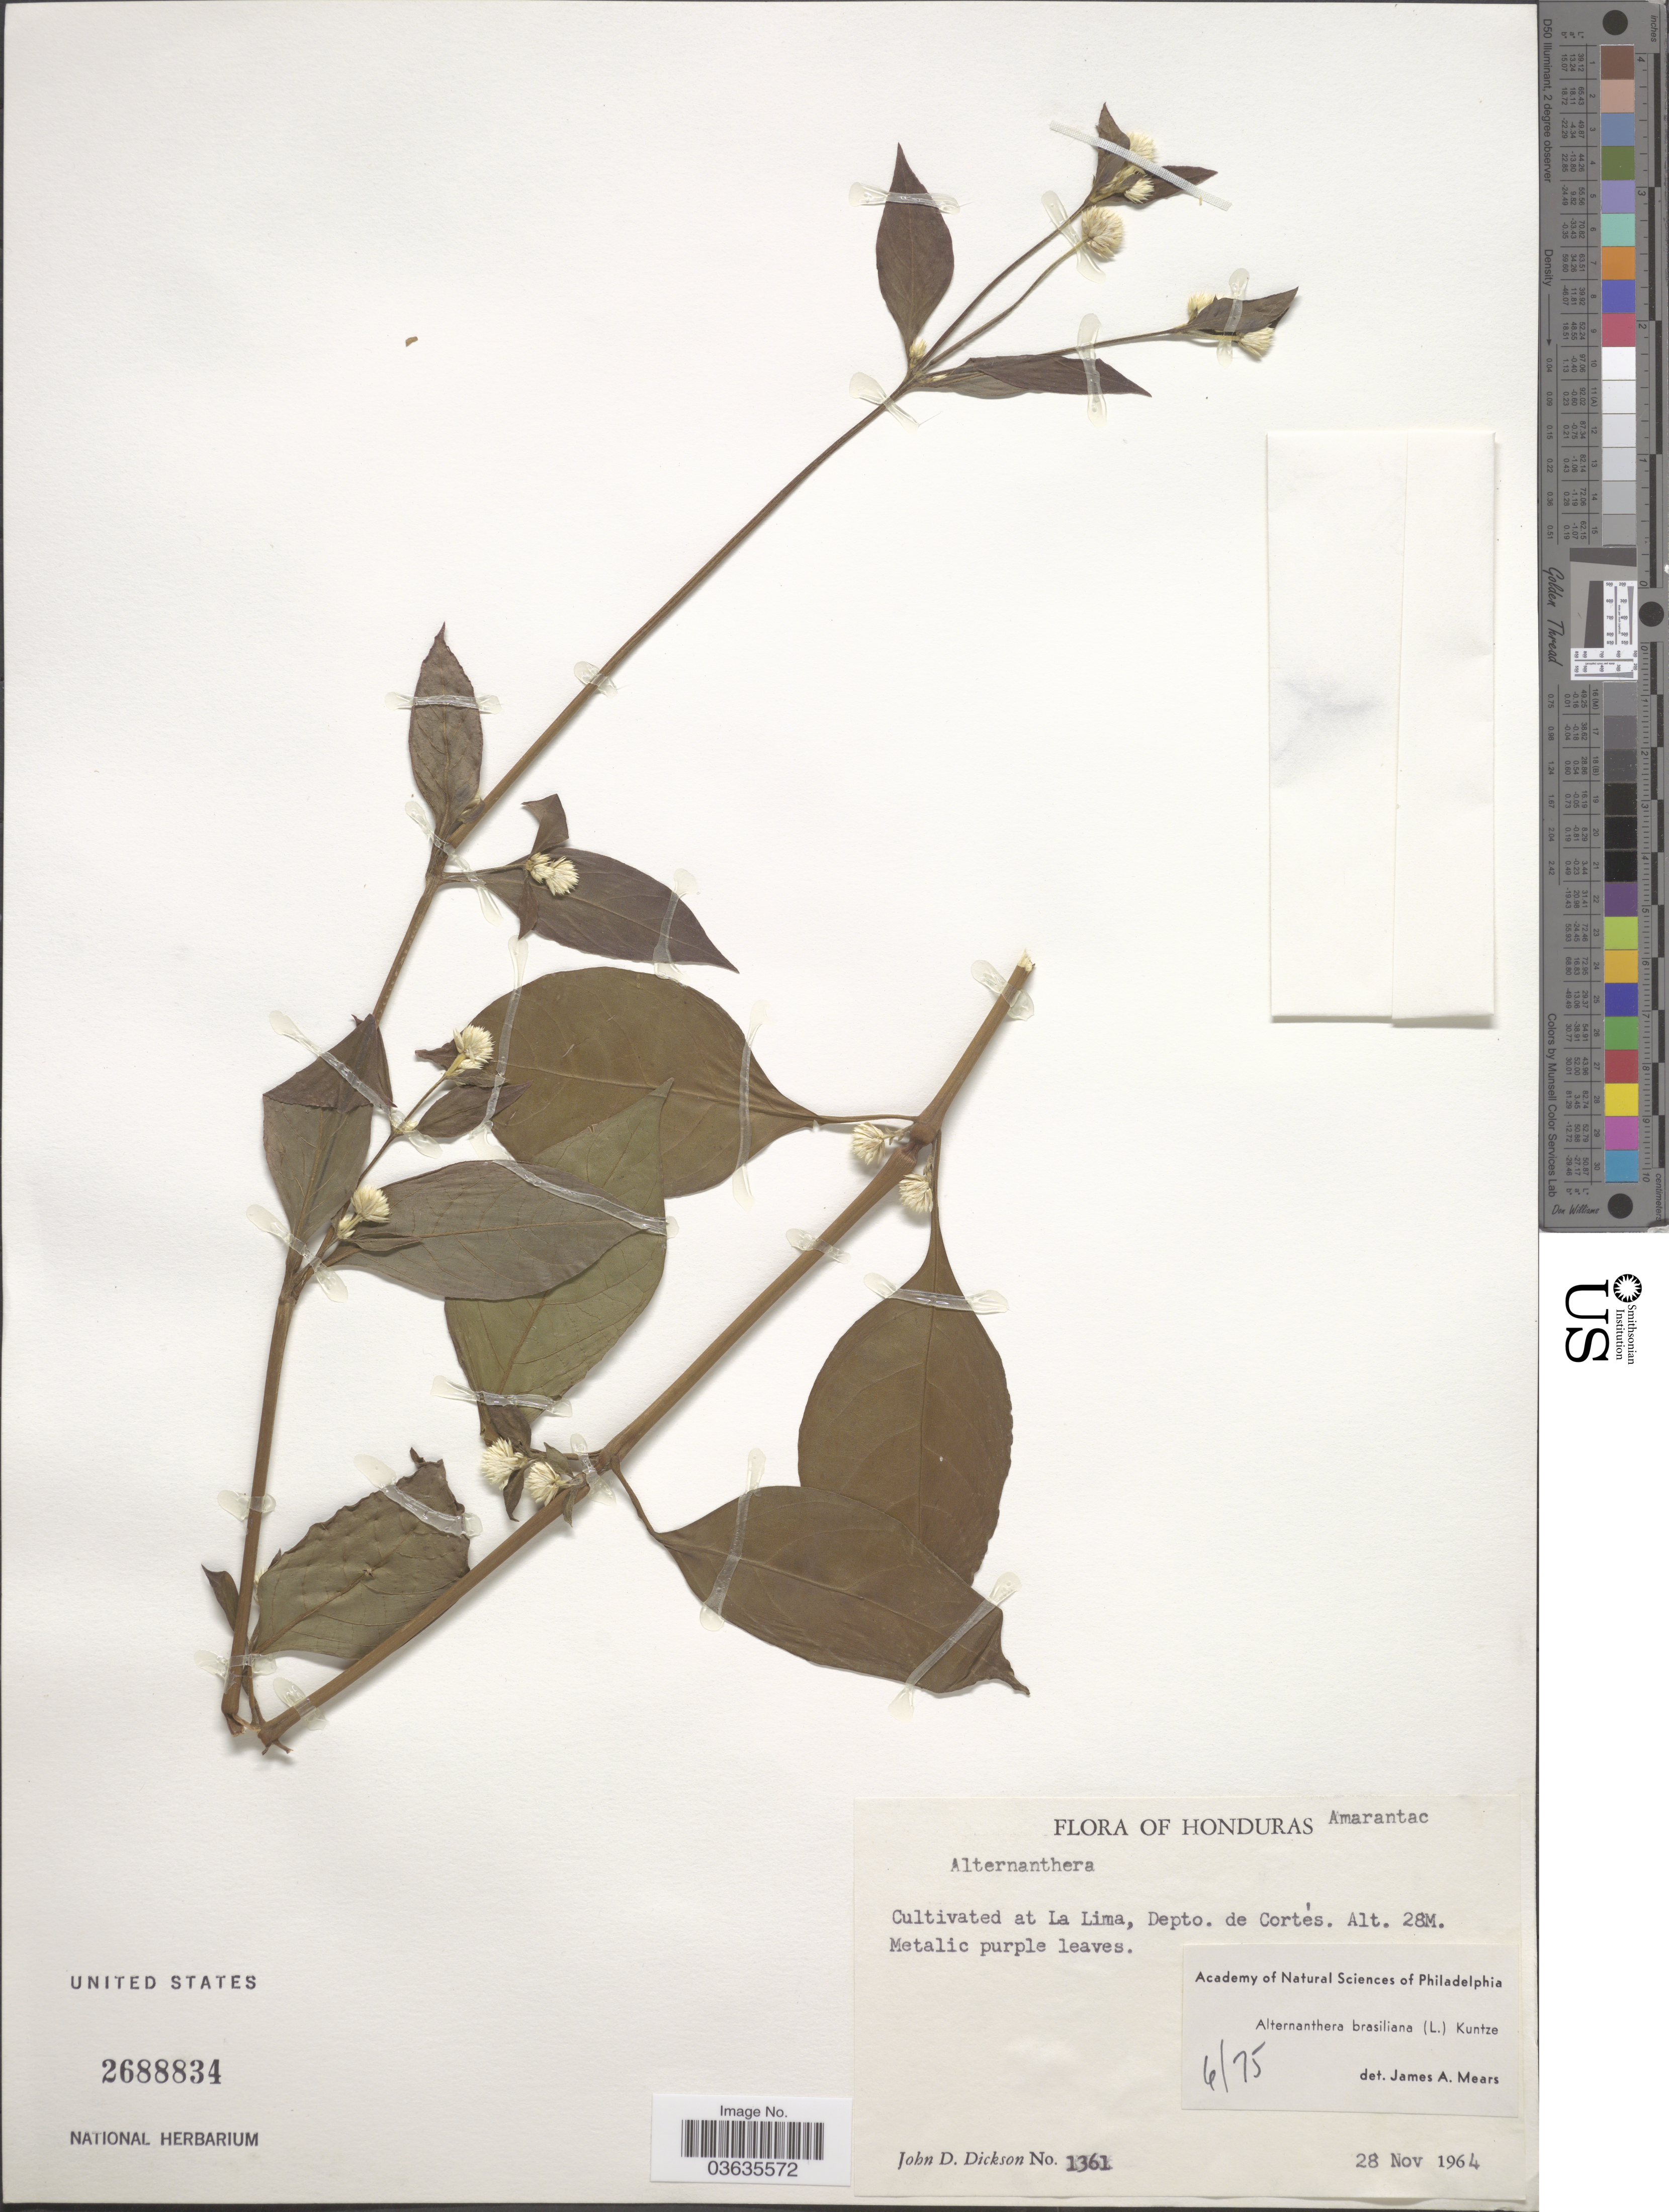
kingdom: Plantae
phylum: Tracheophyta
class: Magnoliopsida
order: Caryophyllales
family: Amaranthaceae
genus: Alternanthera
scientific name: Alternanthera brasiliana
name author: (L.) Kuntze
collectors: J. Dickson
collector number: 1361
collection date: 1964-11-28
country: Honduras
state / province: Cortés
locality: At La Lima, Depto. de Cortés.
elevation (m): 28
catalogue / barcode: US 2688834